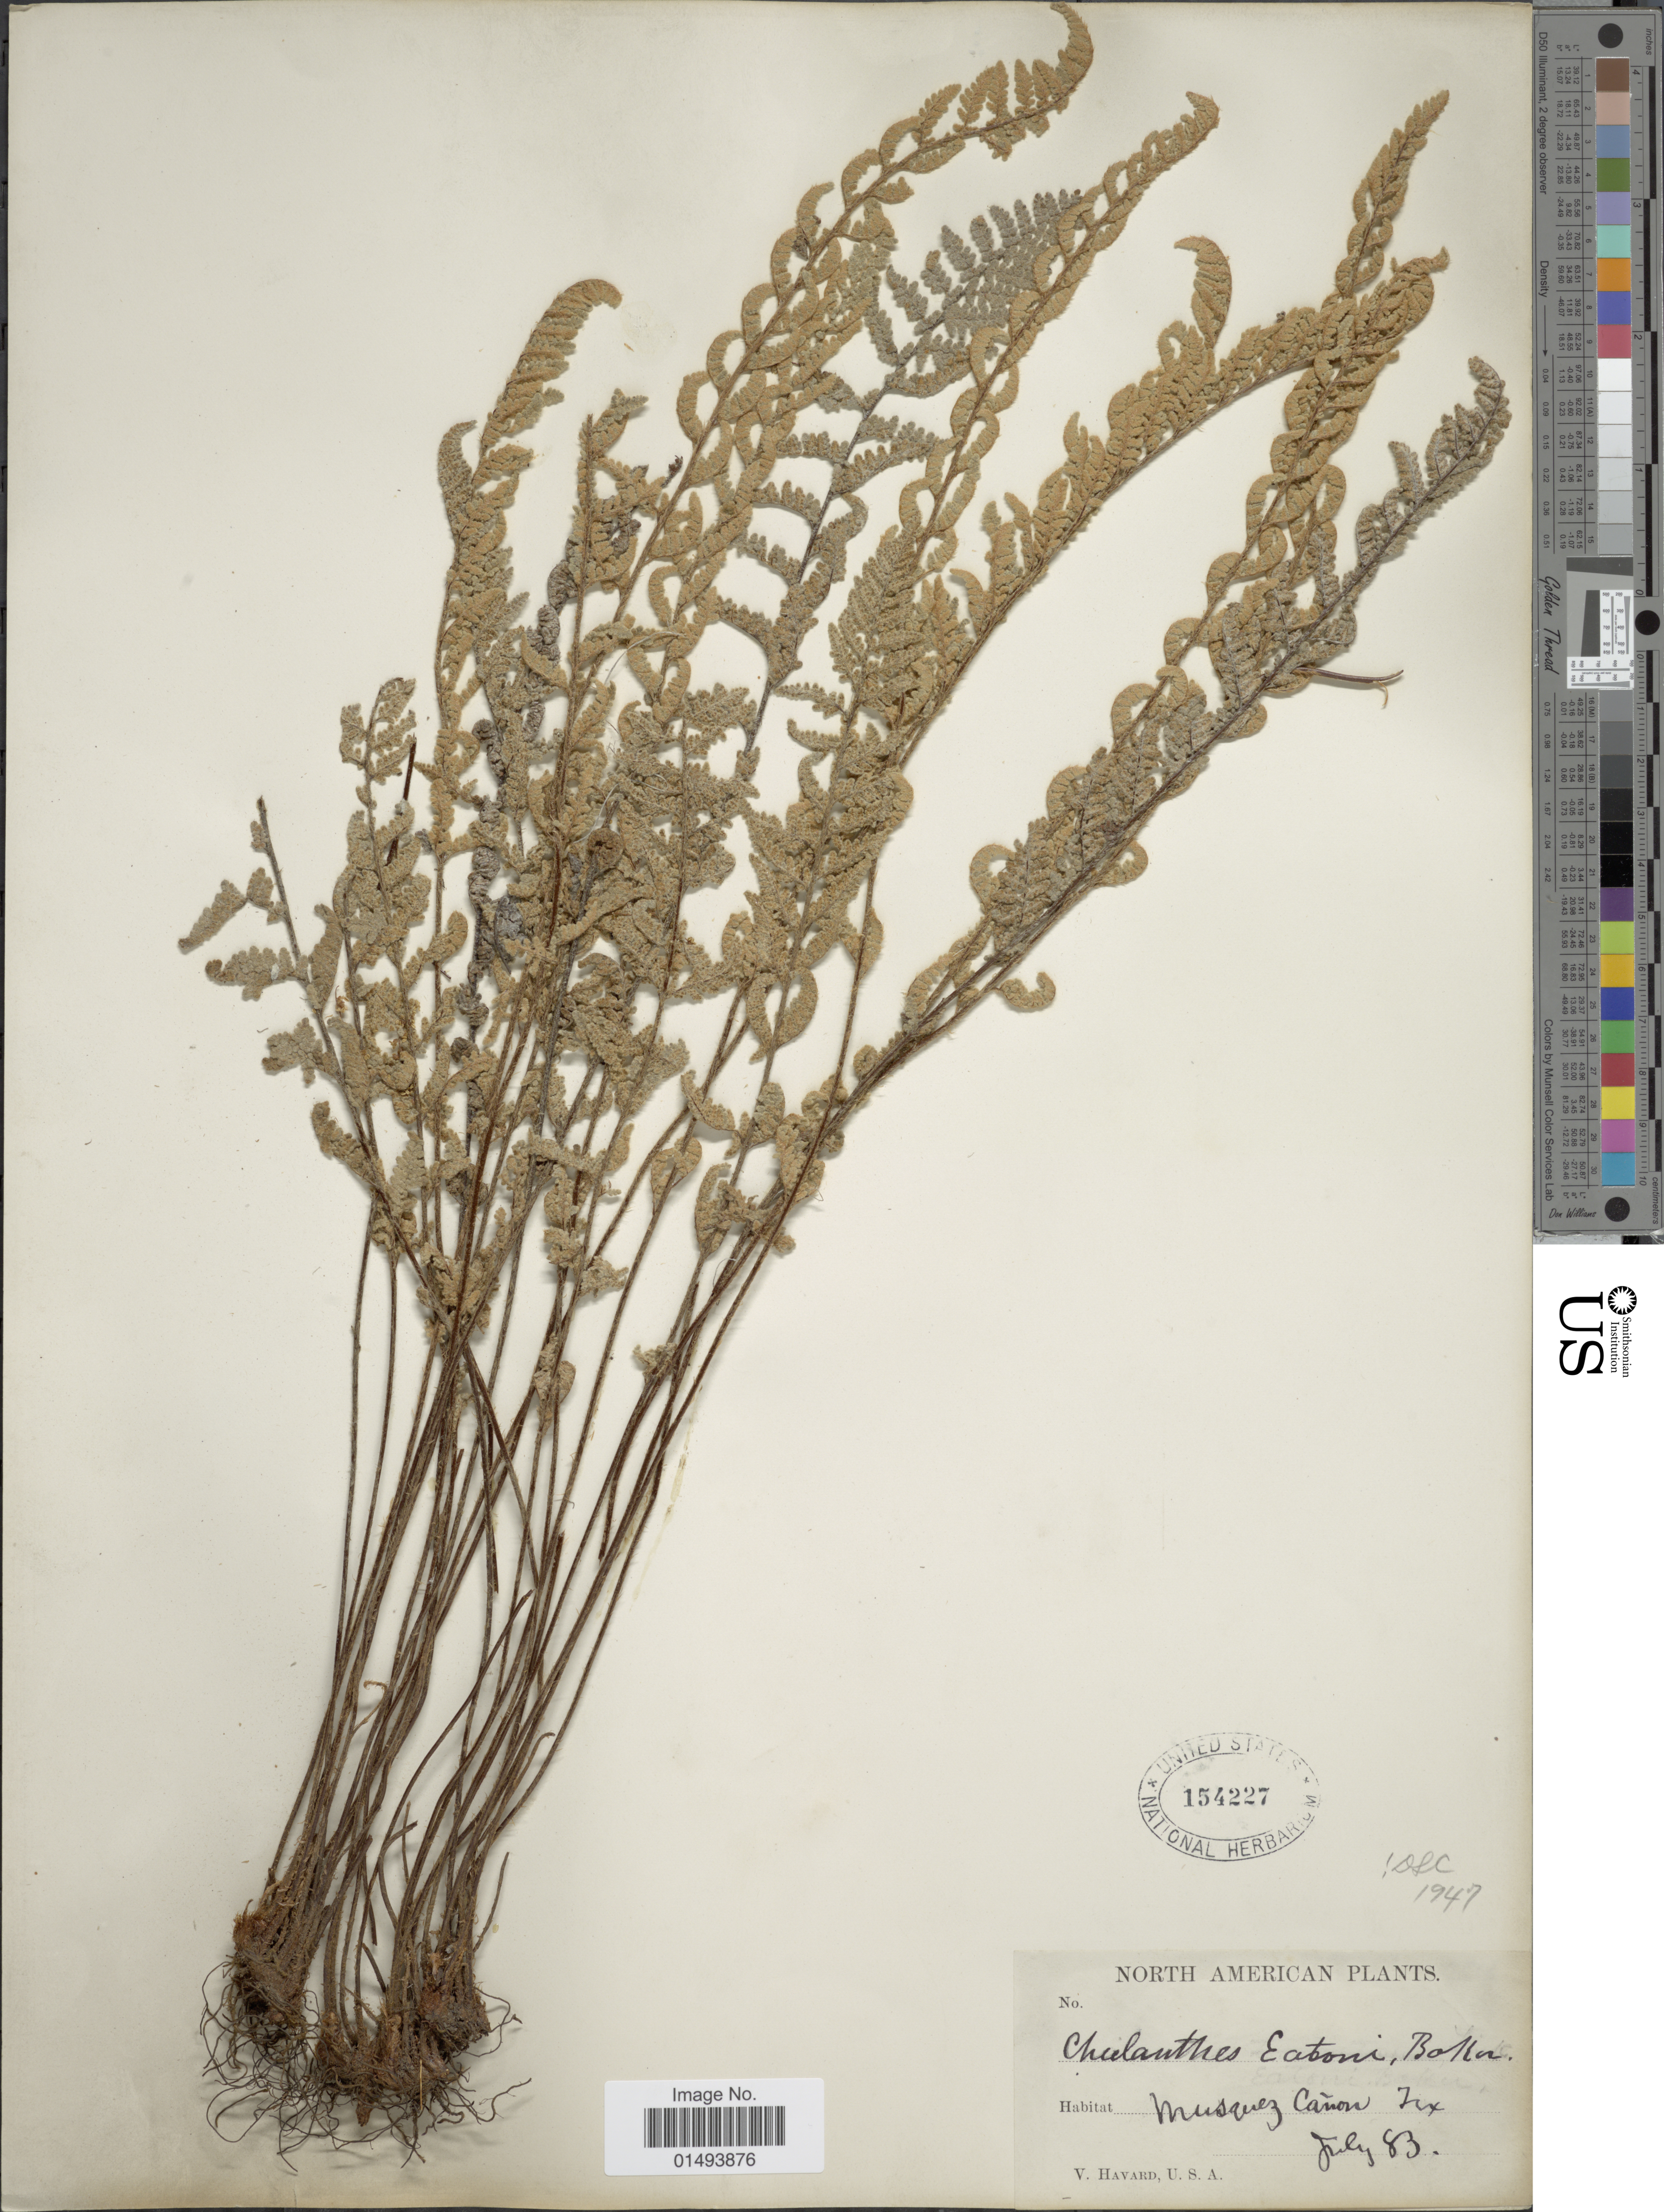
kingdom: Plantae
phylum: Tracheophyta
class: Polypodiopsida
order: Polypodiales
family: Pteridaceae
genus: Myriopteris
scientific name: Myriopteris rufa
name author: Fée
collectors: V. Havard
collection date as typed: Transcribed d/m/y: /7/83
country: United States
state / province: Texas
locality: Musquez [Musquiz] Cañon.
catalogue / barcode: US 154227